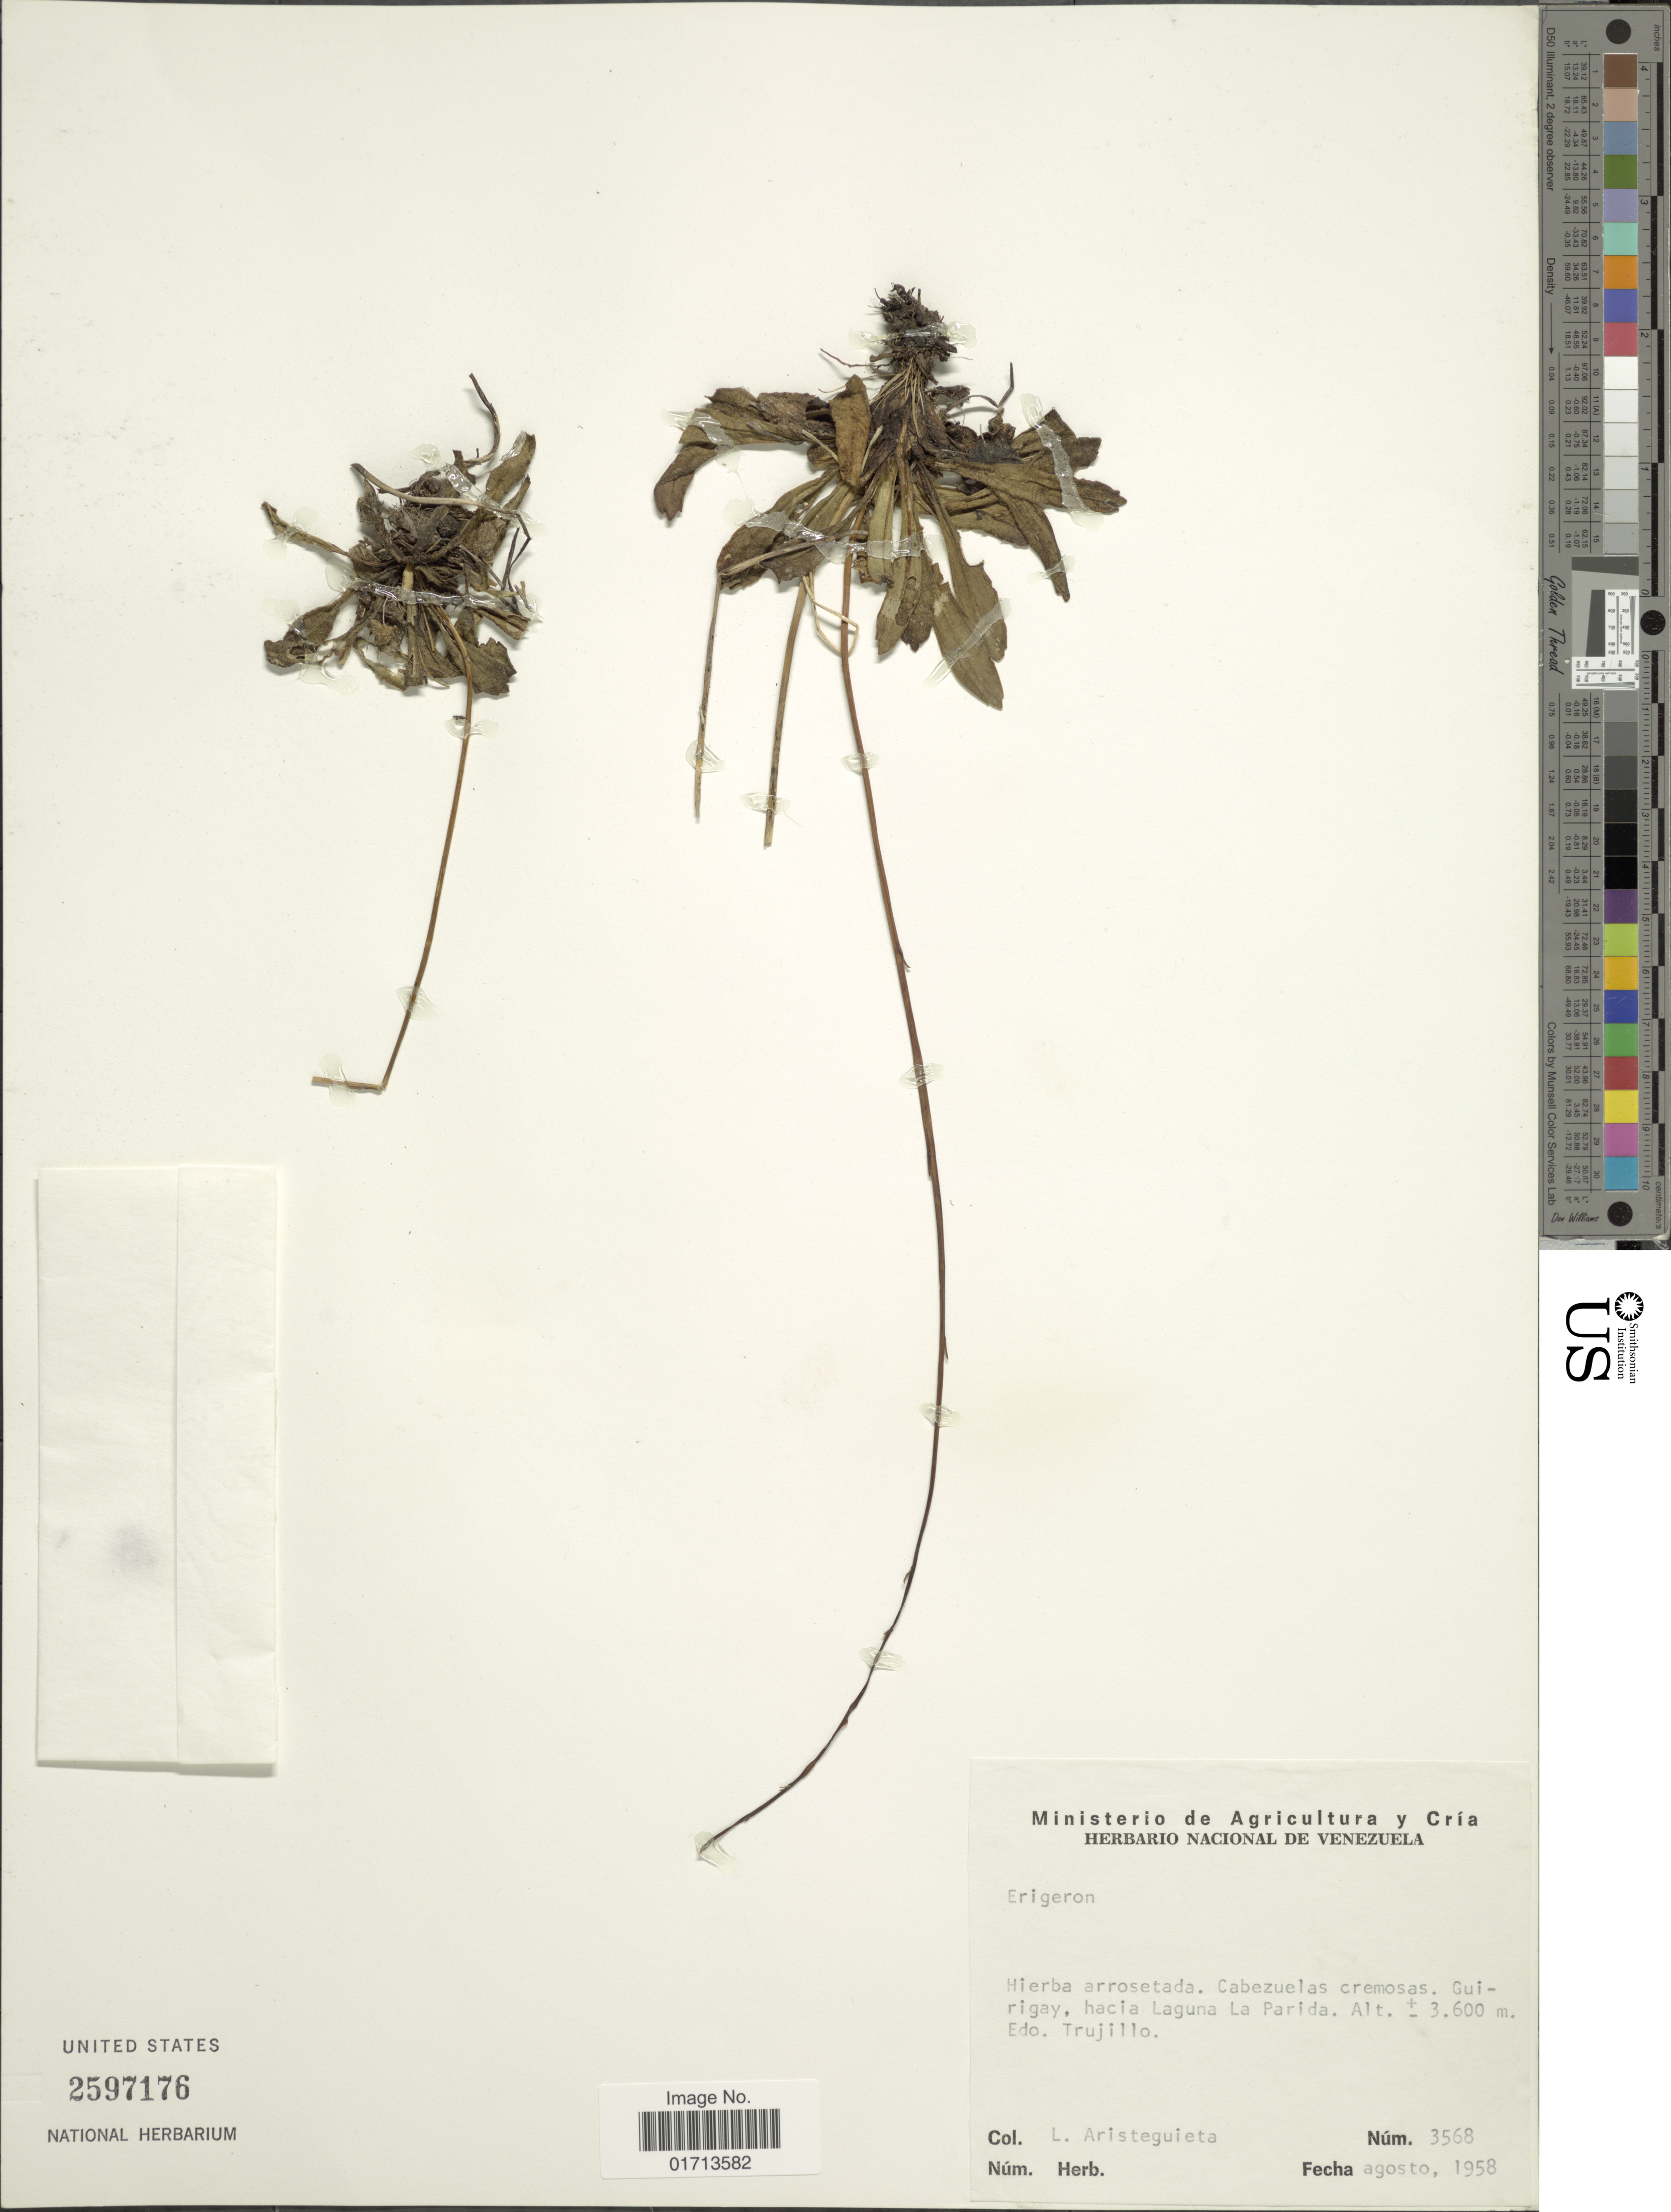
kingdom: Plantae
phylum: Tracheophyta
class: Magnoliopsida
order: Asterales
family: Asteraceae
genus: Oritrophium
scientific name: Oritrophium venezuelense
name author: (Steyerm.) Cuatrec.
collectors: L. Aristeguieta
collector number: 3568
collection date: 1958-08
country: Venezuela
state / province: Trujillo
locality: Guirigay, hacia Laguna La Parida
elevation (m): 3600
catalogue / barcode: US 2597176